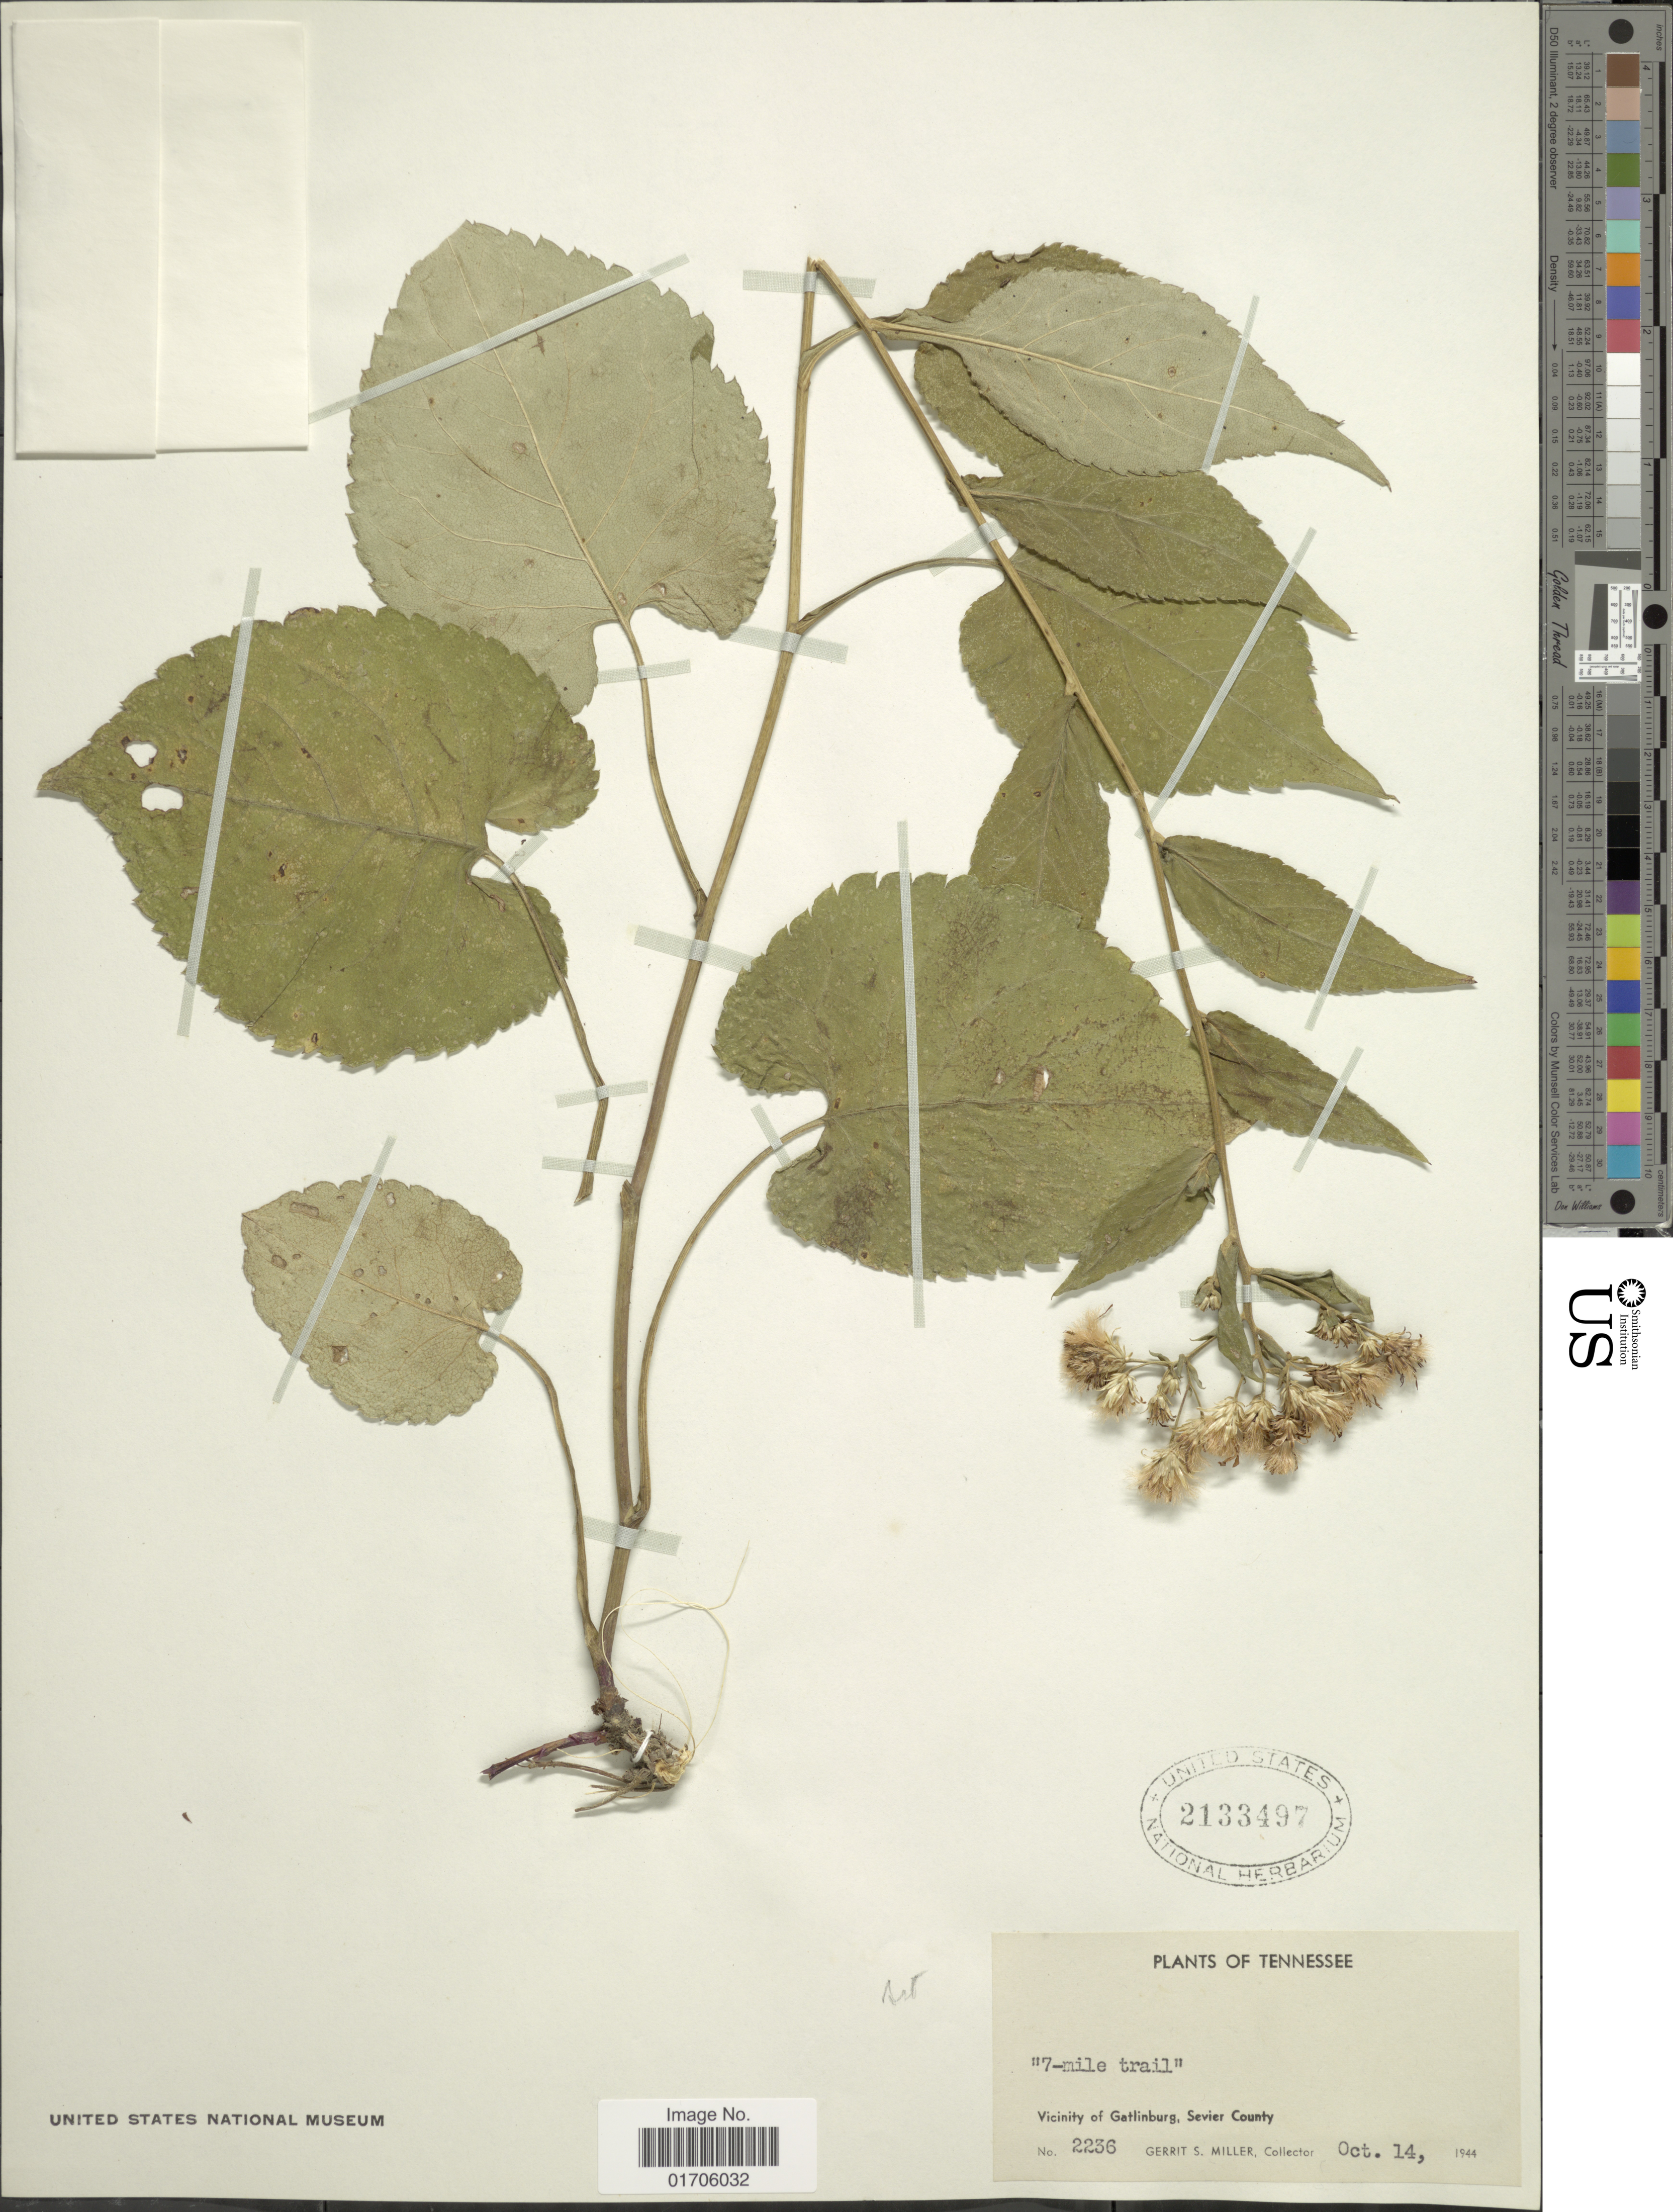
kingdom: Plantae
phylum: Tracheophyta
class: Magnoliopsida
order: Asterales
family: Asteraceae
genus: Eurybia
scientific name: Eurybia sp.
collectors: G. S. Miller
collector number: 2236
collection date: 1944-10-14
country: United States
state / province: Tennessee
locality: Tennessee. "7-mile trail". Vicinity of Gatlinburg, Sevier County.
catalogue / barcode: US 2133497